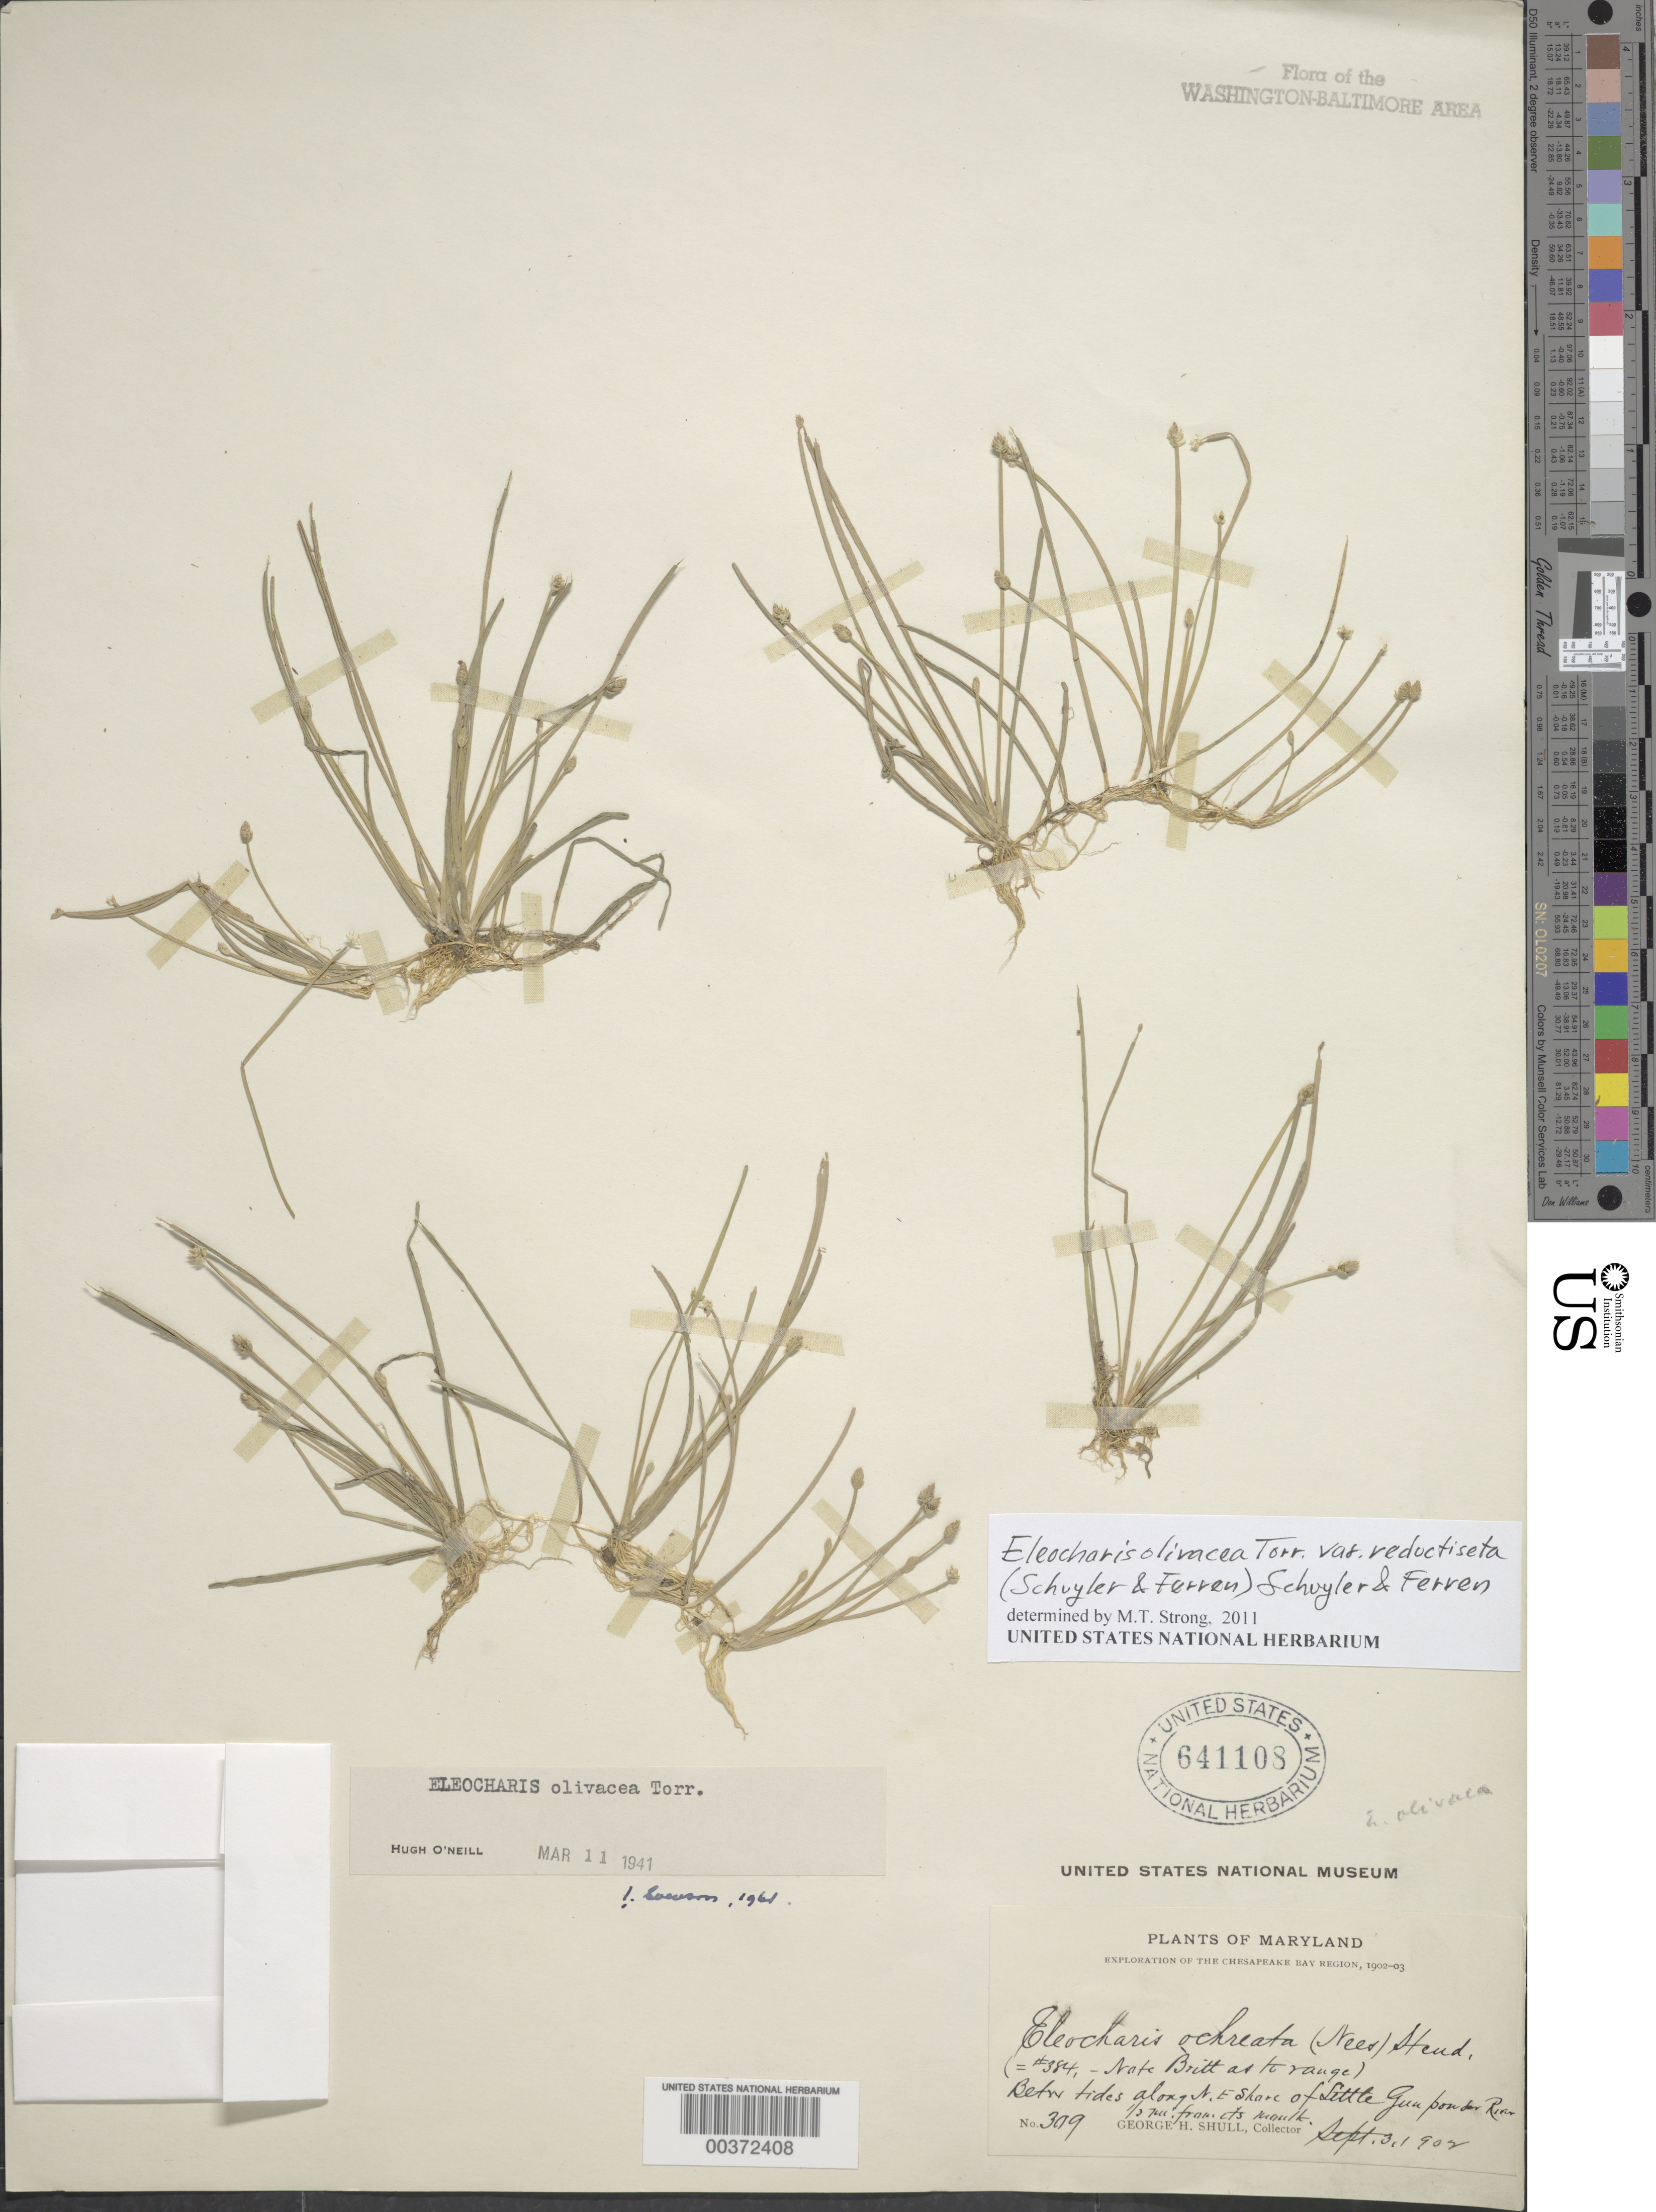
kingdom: Plantae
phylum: Tracheophyta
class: Liliopsida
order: Poales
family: Cyperaceae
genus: Eleocharis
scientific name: Eleocharis olivacea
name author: Torr.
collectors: G. H. Shull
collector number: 309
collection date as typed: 03 Sep 1902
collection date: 1902-09-03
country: United States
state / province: Maryland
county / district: Baltimore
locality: Little Gunpowder River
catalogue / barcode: US 641108